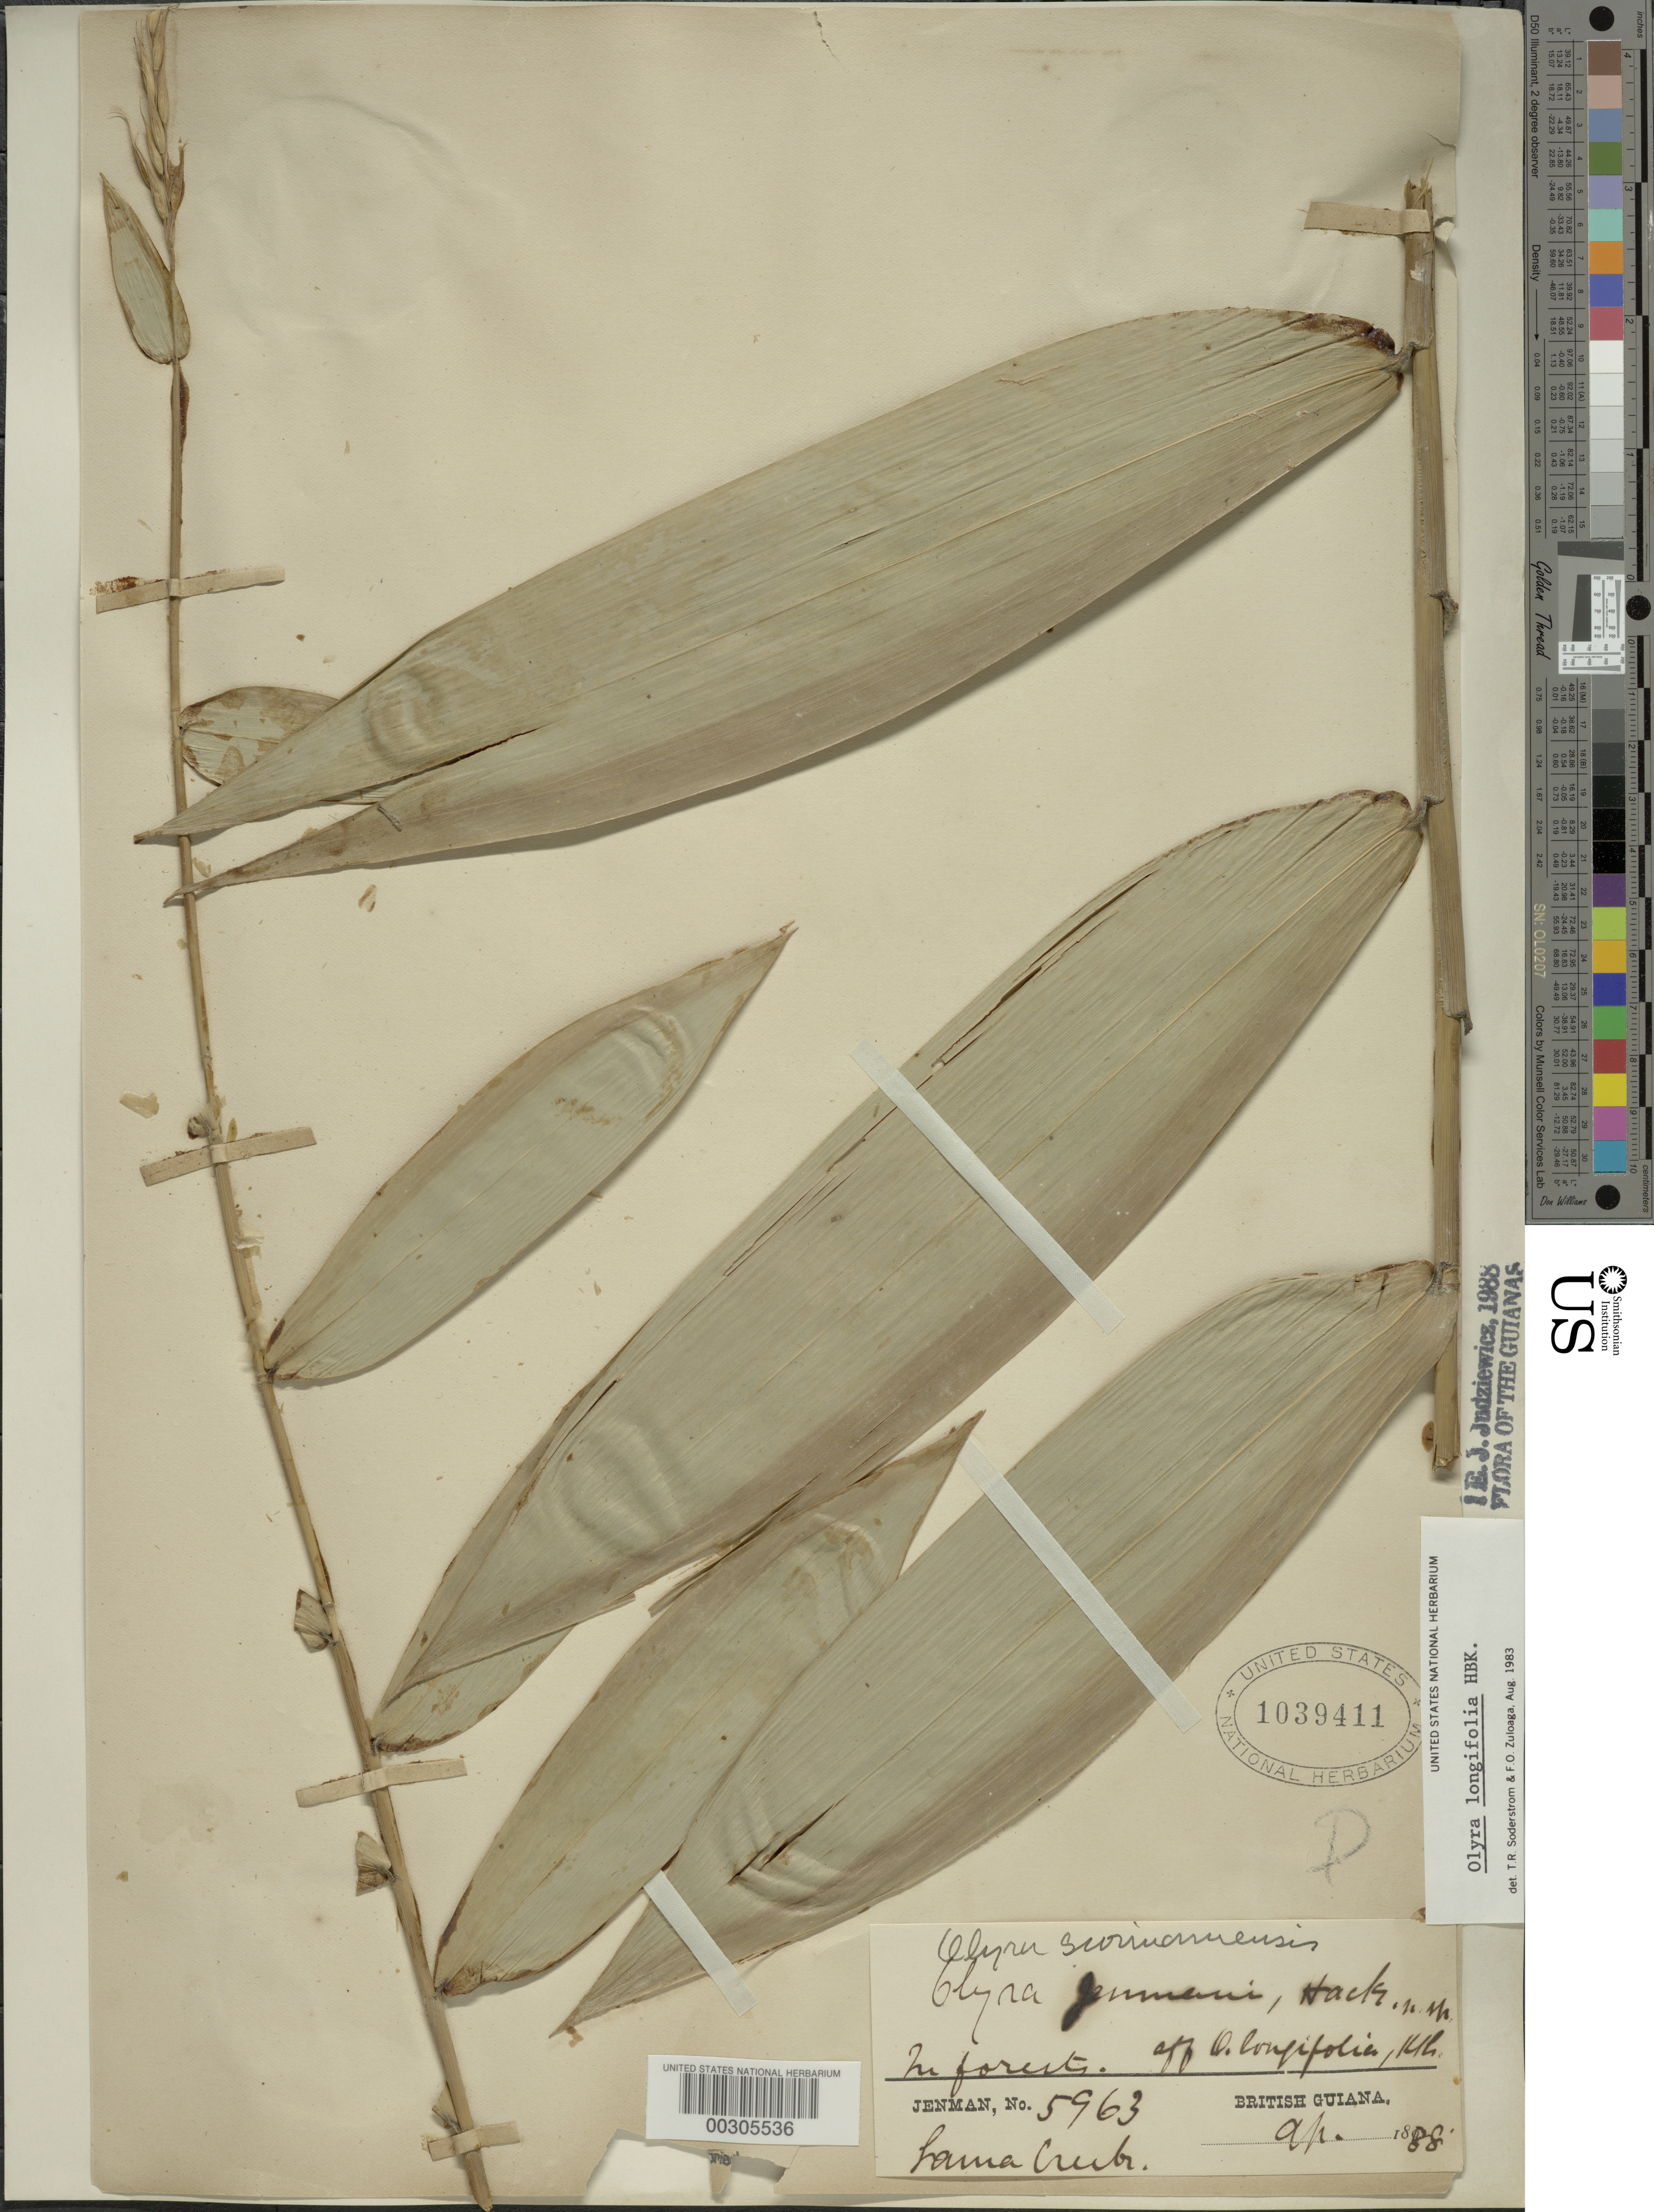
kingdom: Plantae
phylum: Tracheophyta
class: Liliopsida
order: Poales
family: Poaceae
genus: Olyra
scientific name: Olyra longifolia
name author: Kunth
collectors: G. S. Jenman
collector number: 5963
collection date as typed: Apr 1888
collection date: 1888-04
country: Guyana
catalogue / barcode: US 1039411